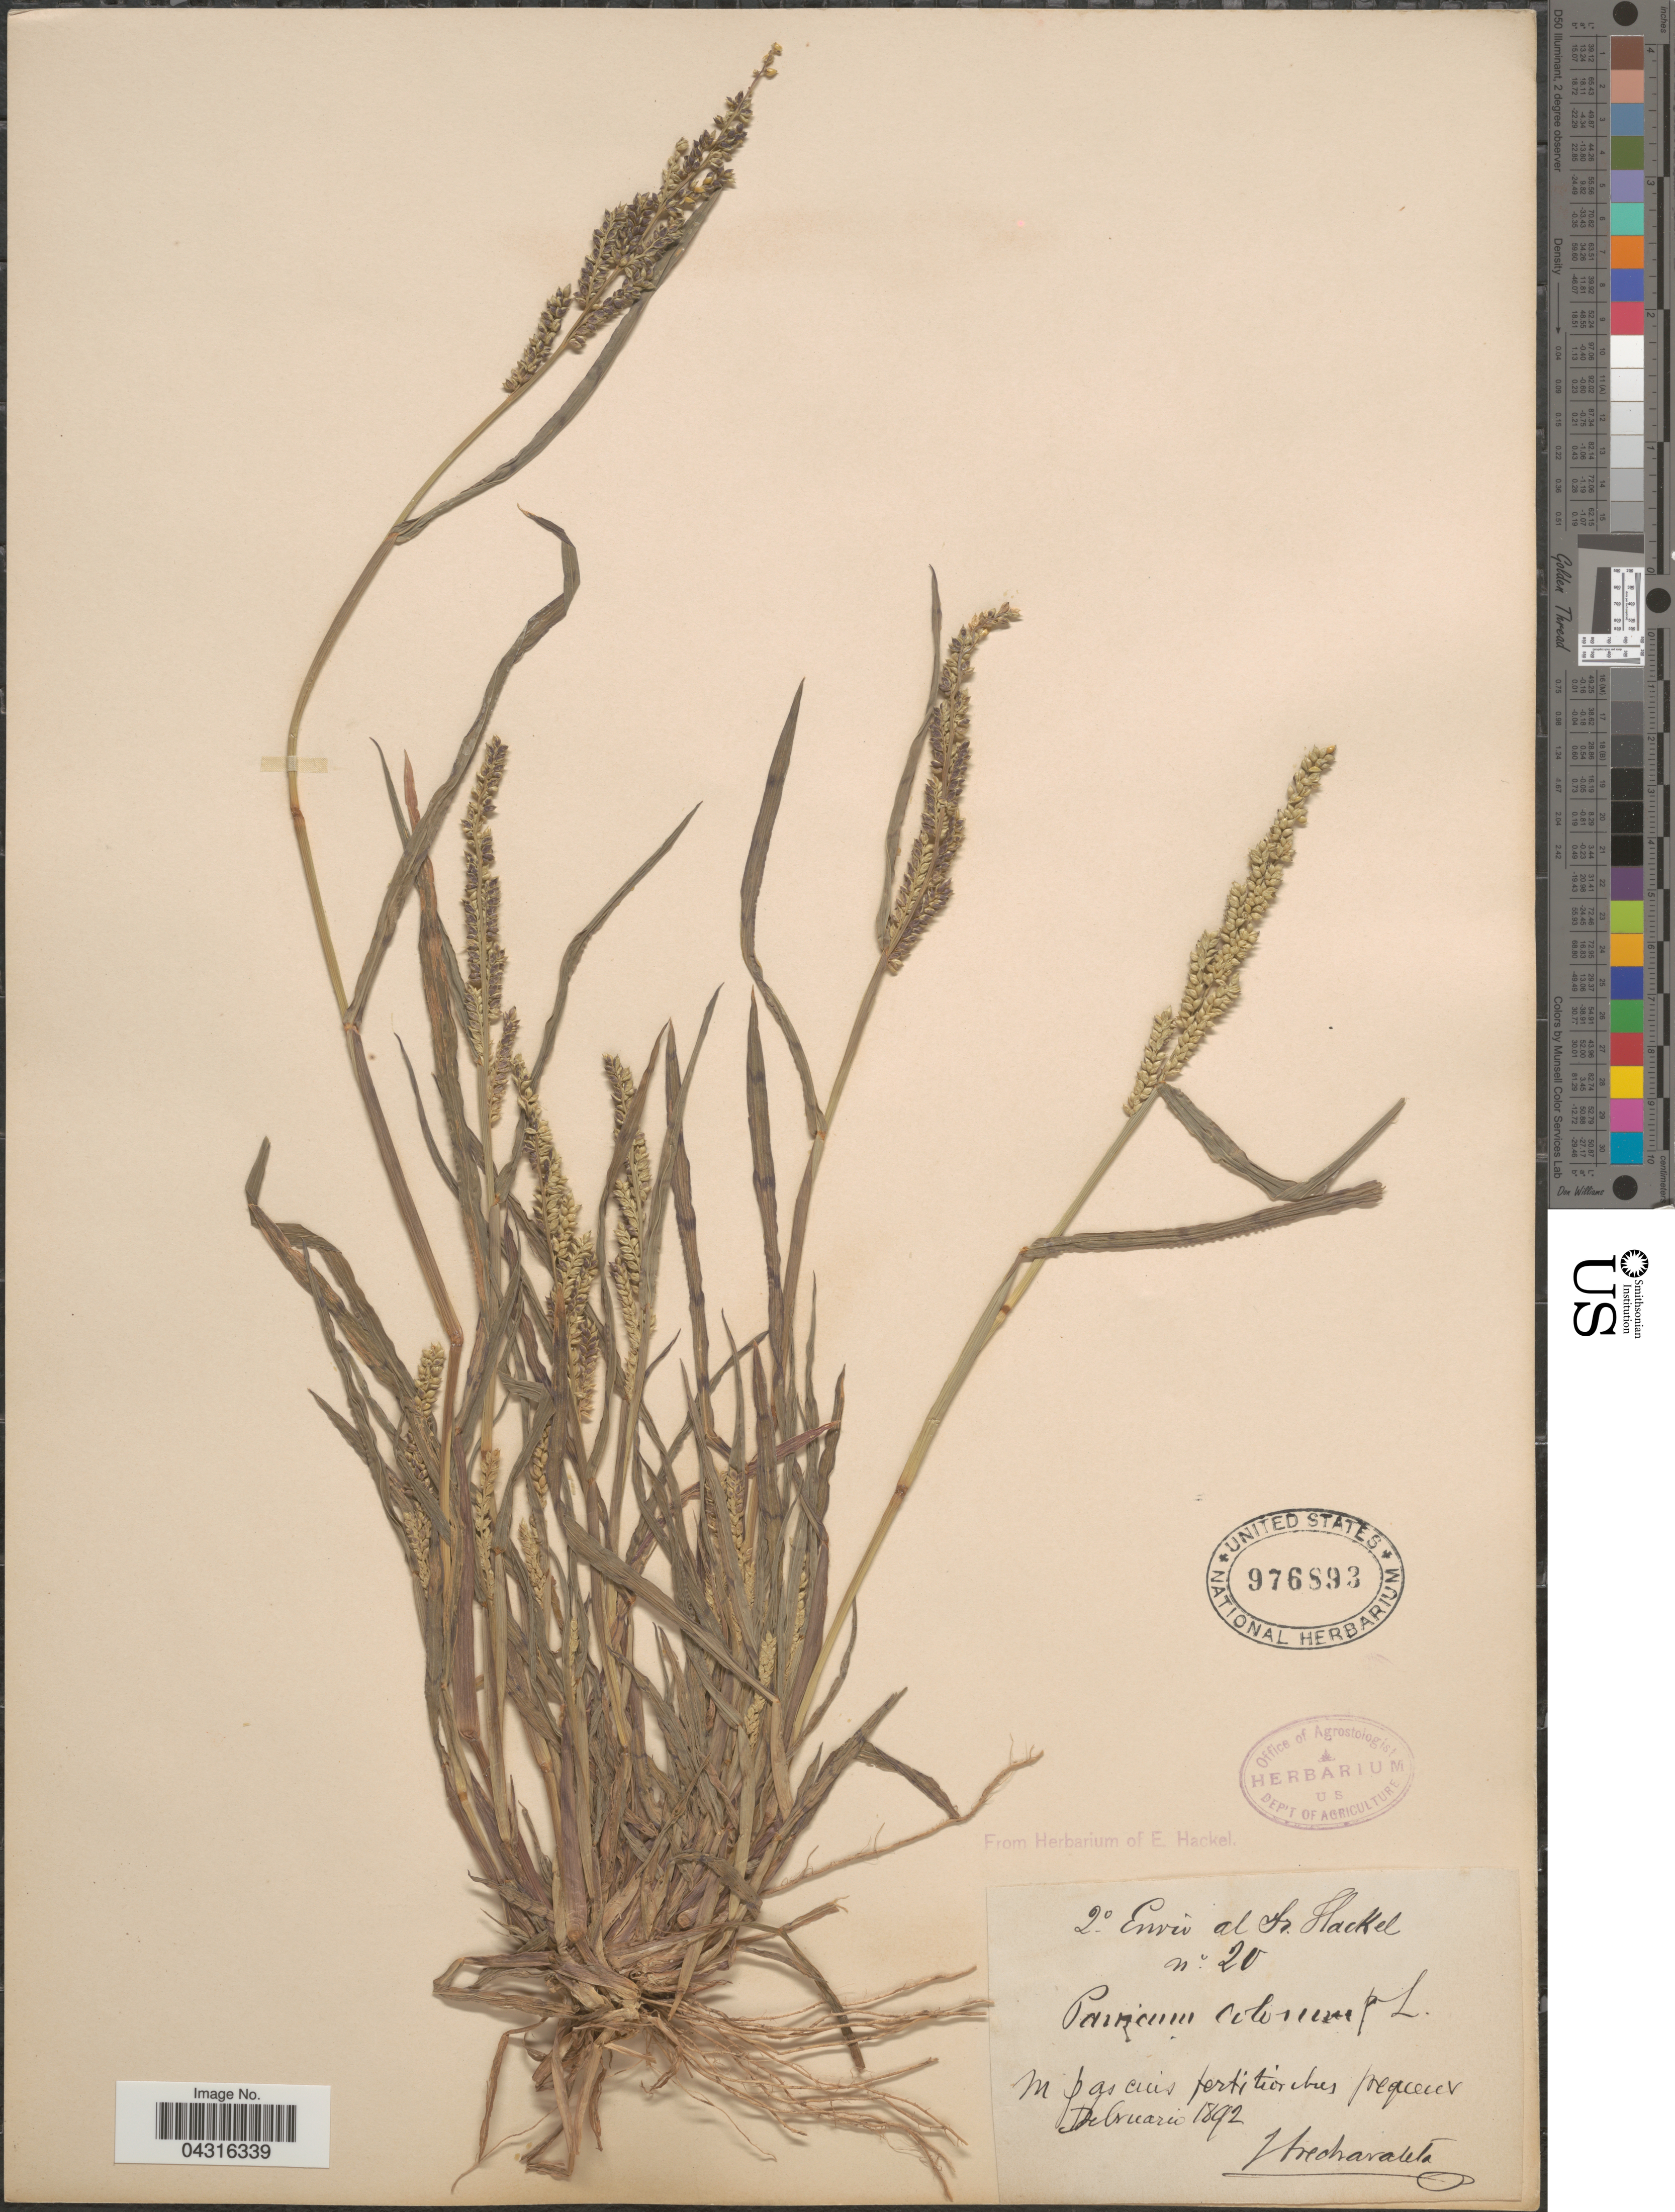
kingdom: Plantae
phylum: Tracheophyta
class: Liliopsida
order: Poales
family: Poaceae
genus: Echinochloa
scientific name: Echinochloa colona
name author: (L.) Link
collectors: J. Arechavaleta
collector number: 20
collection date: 1892-02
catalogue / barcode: US 976893